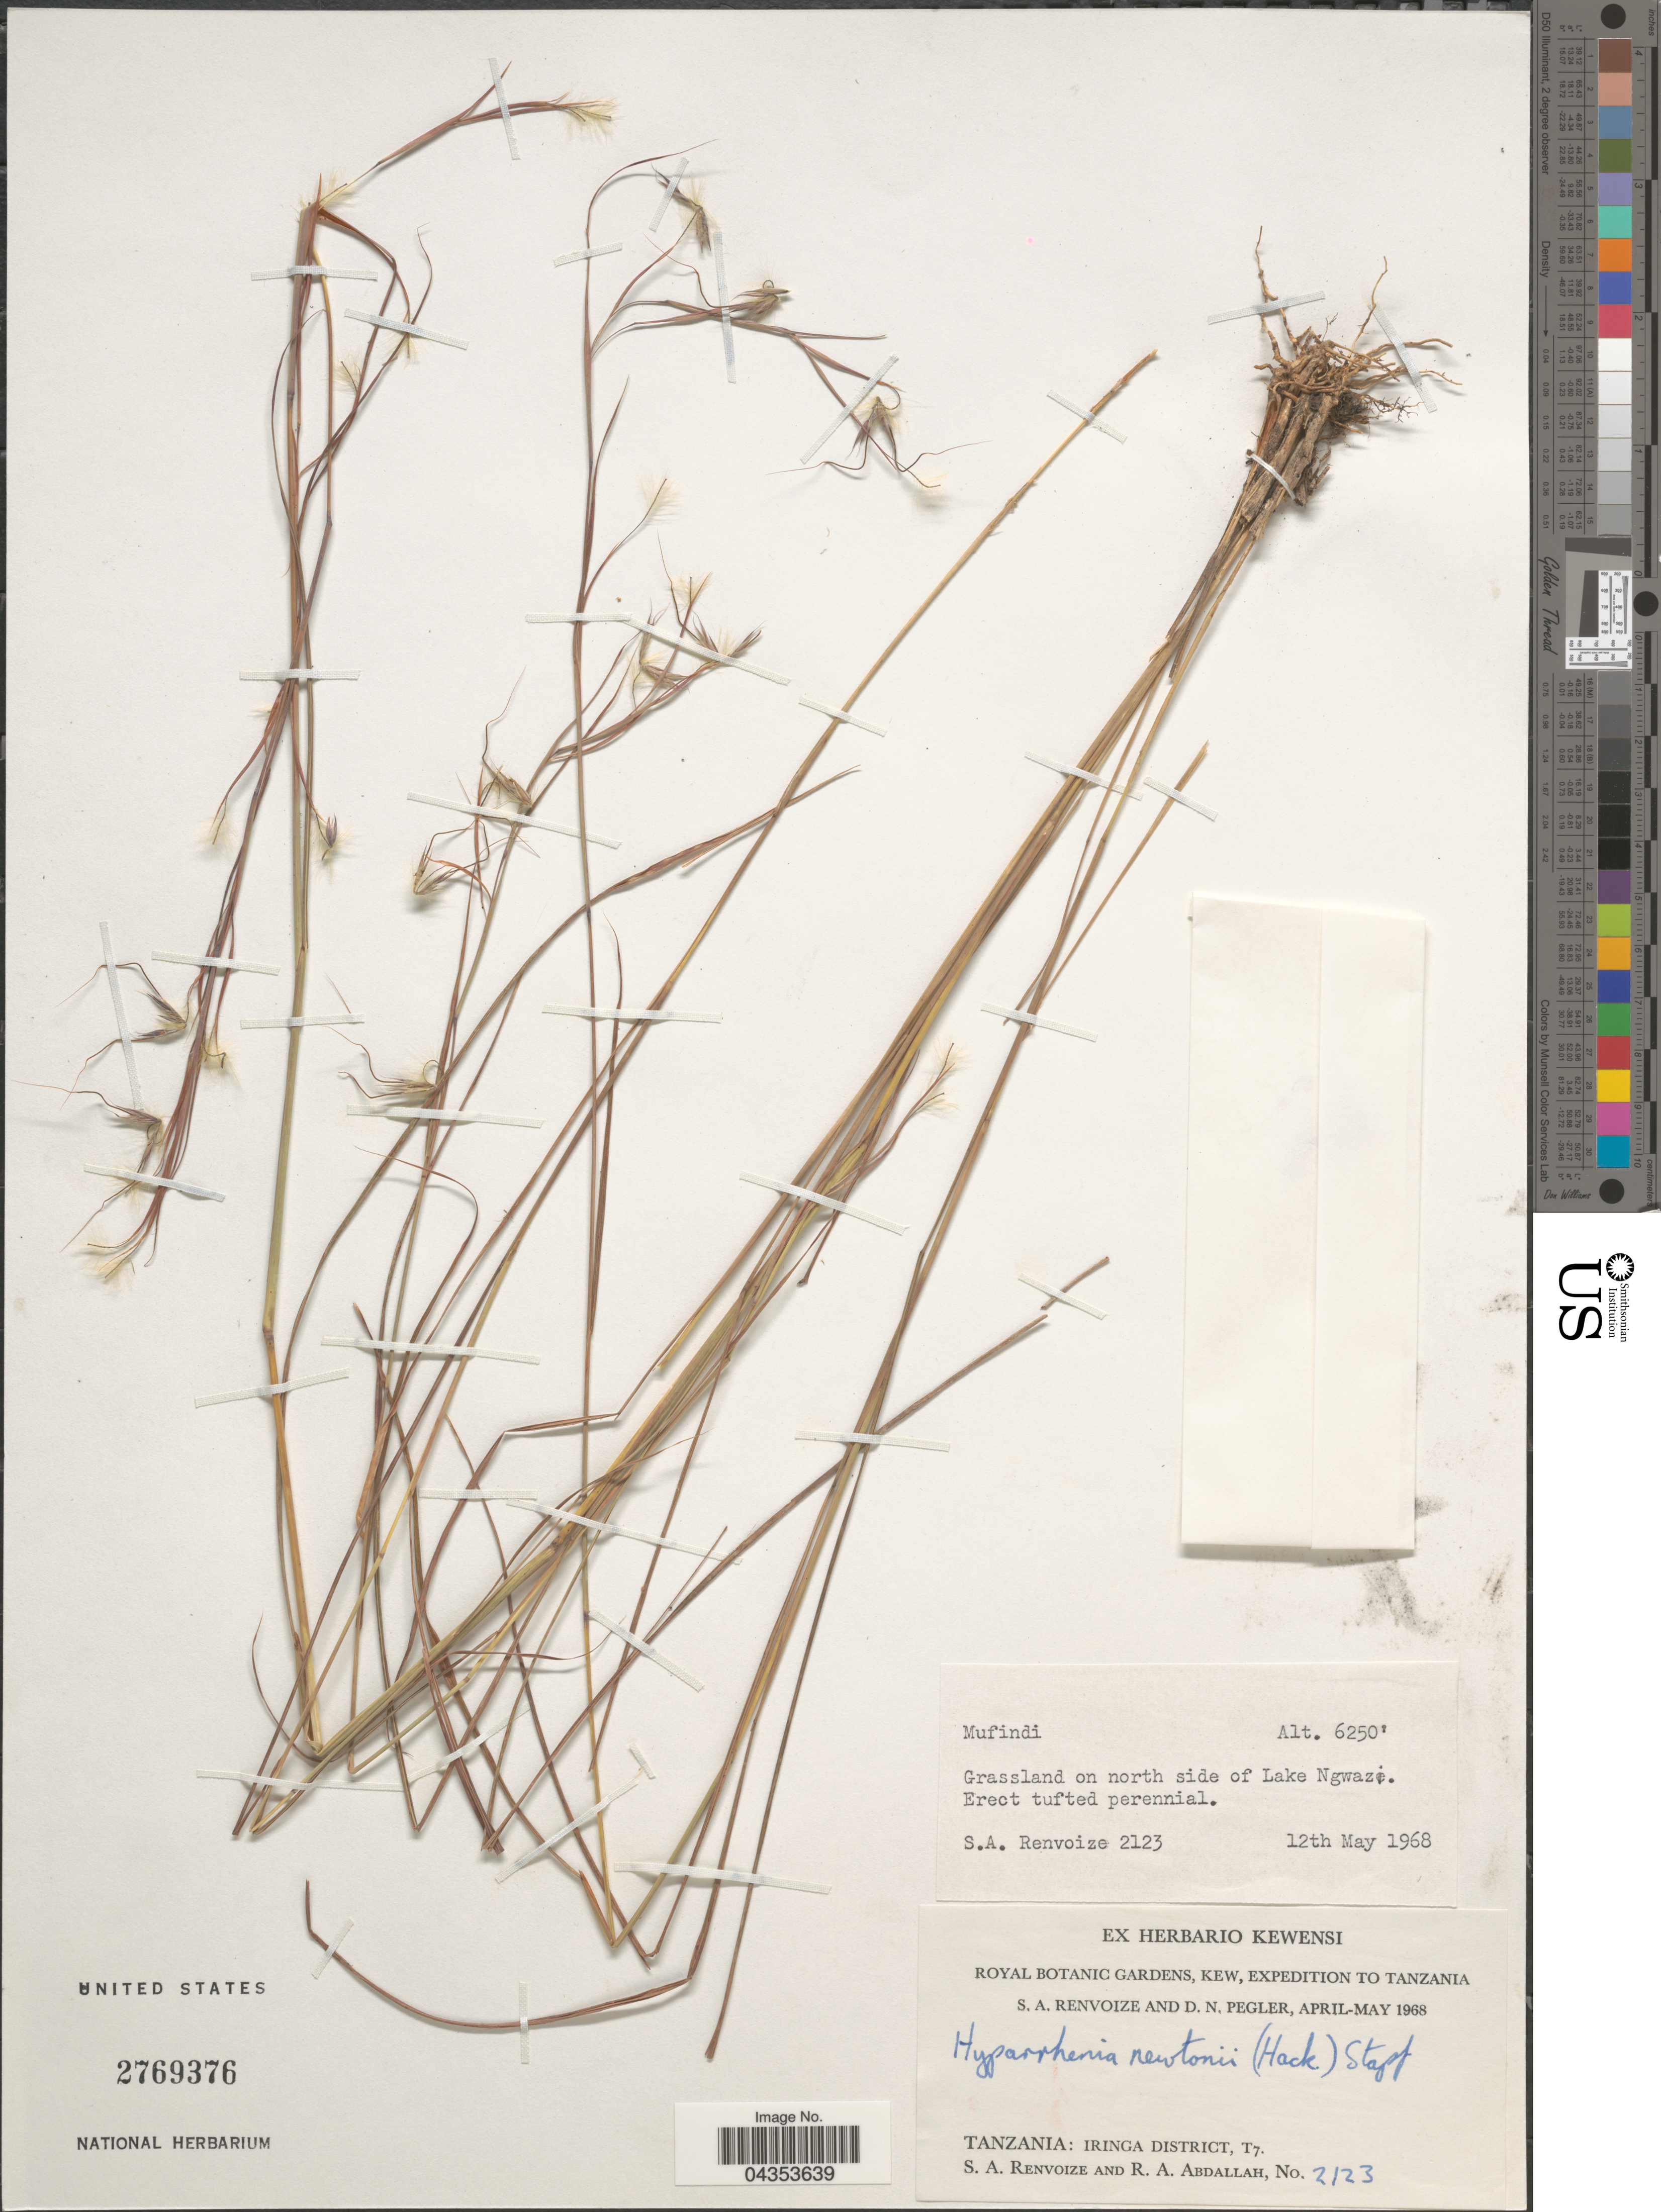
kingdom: Plantae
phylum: Tracheophyta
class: Liliopsida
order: Poales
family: Poaceae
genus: Hyparrhenia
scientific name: Hyparrhenia newtonii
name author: (Hack.) Staf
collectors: S. A. Renvoize & R. Abdallah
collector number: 2123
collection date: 1968-05-12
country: Tanzania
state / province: Iringa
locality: Royal Botanic Gardens, Kew, Expedition to Tanzania. Iringa District, T7. Mufindi. Grassland on north side of Lake Ngwazi.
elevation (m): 1905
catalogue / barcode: US 2769376